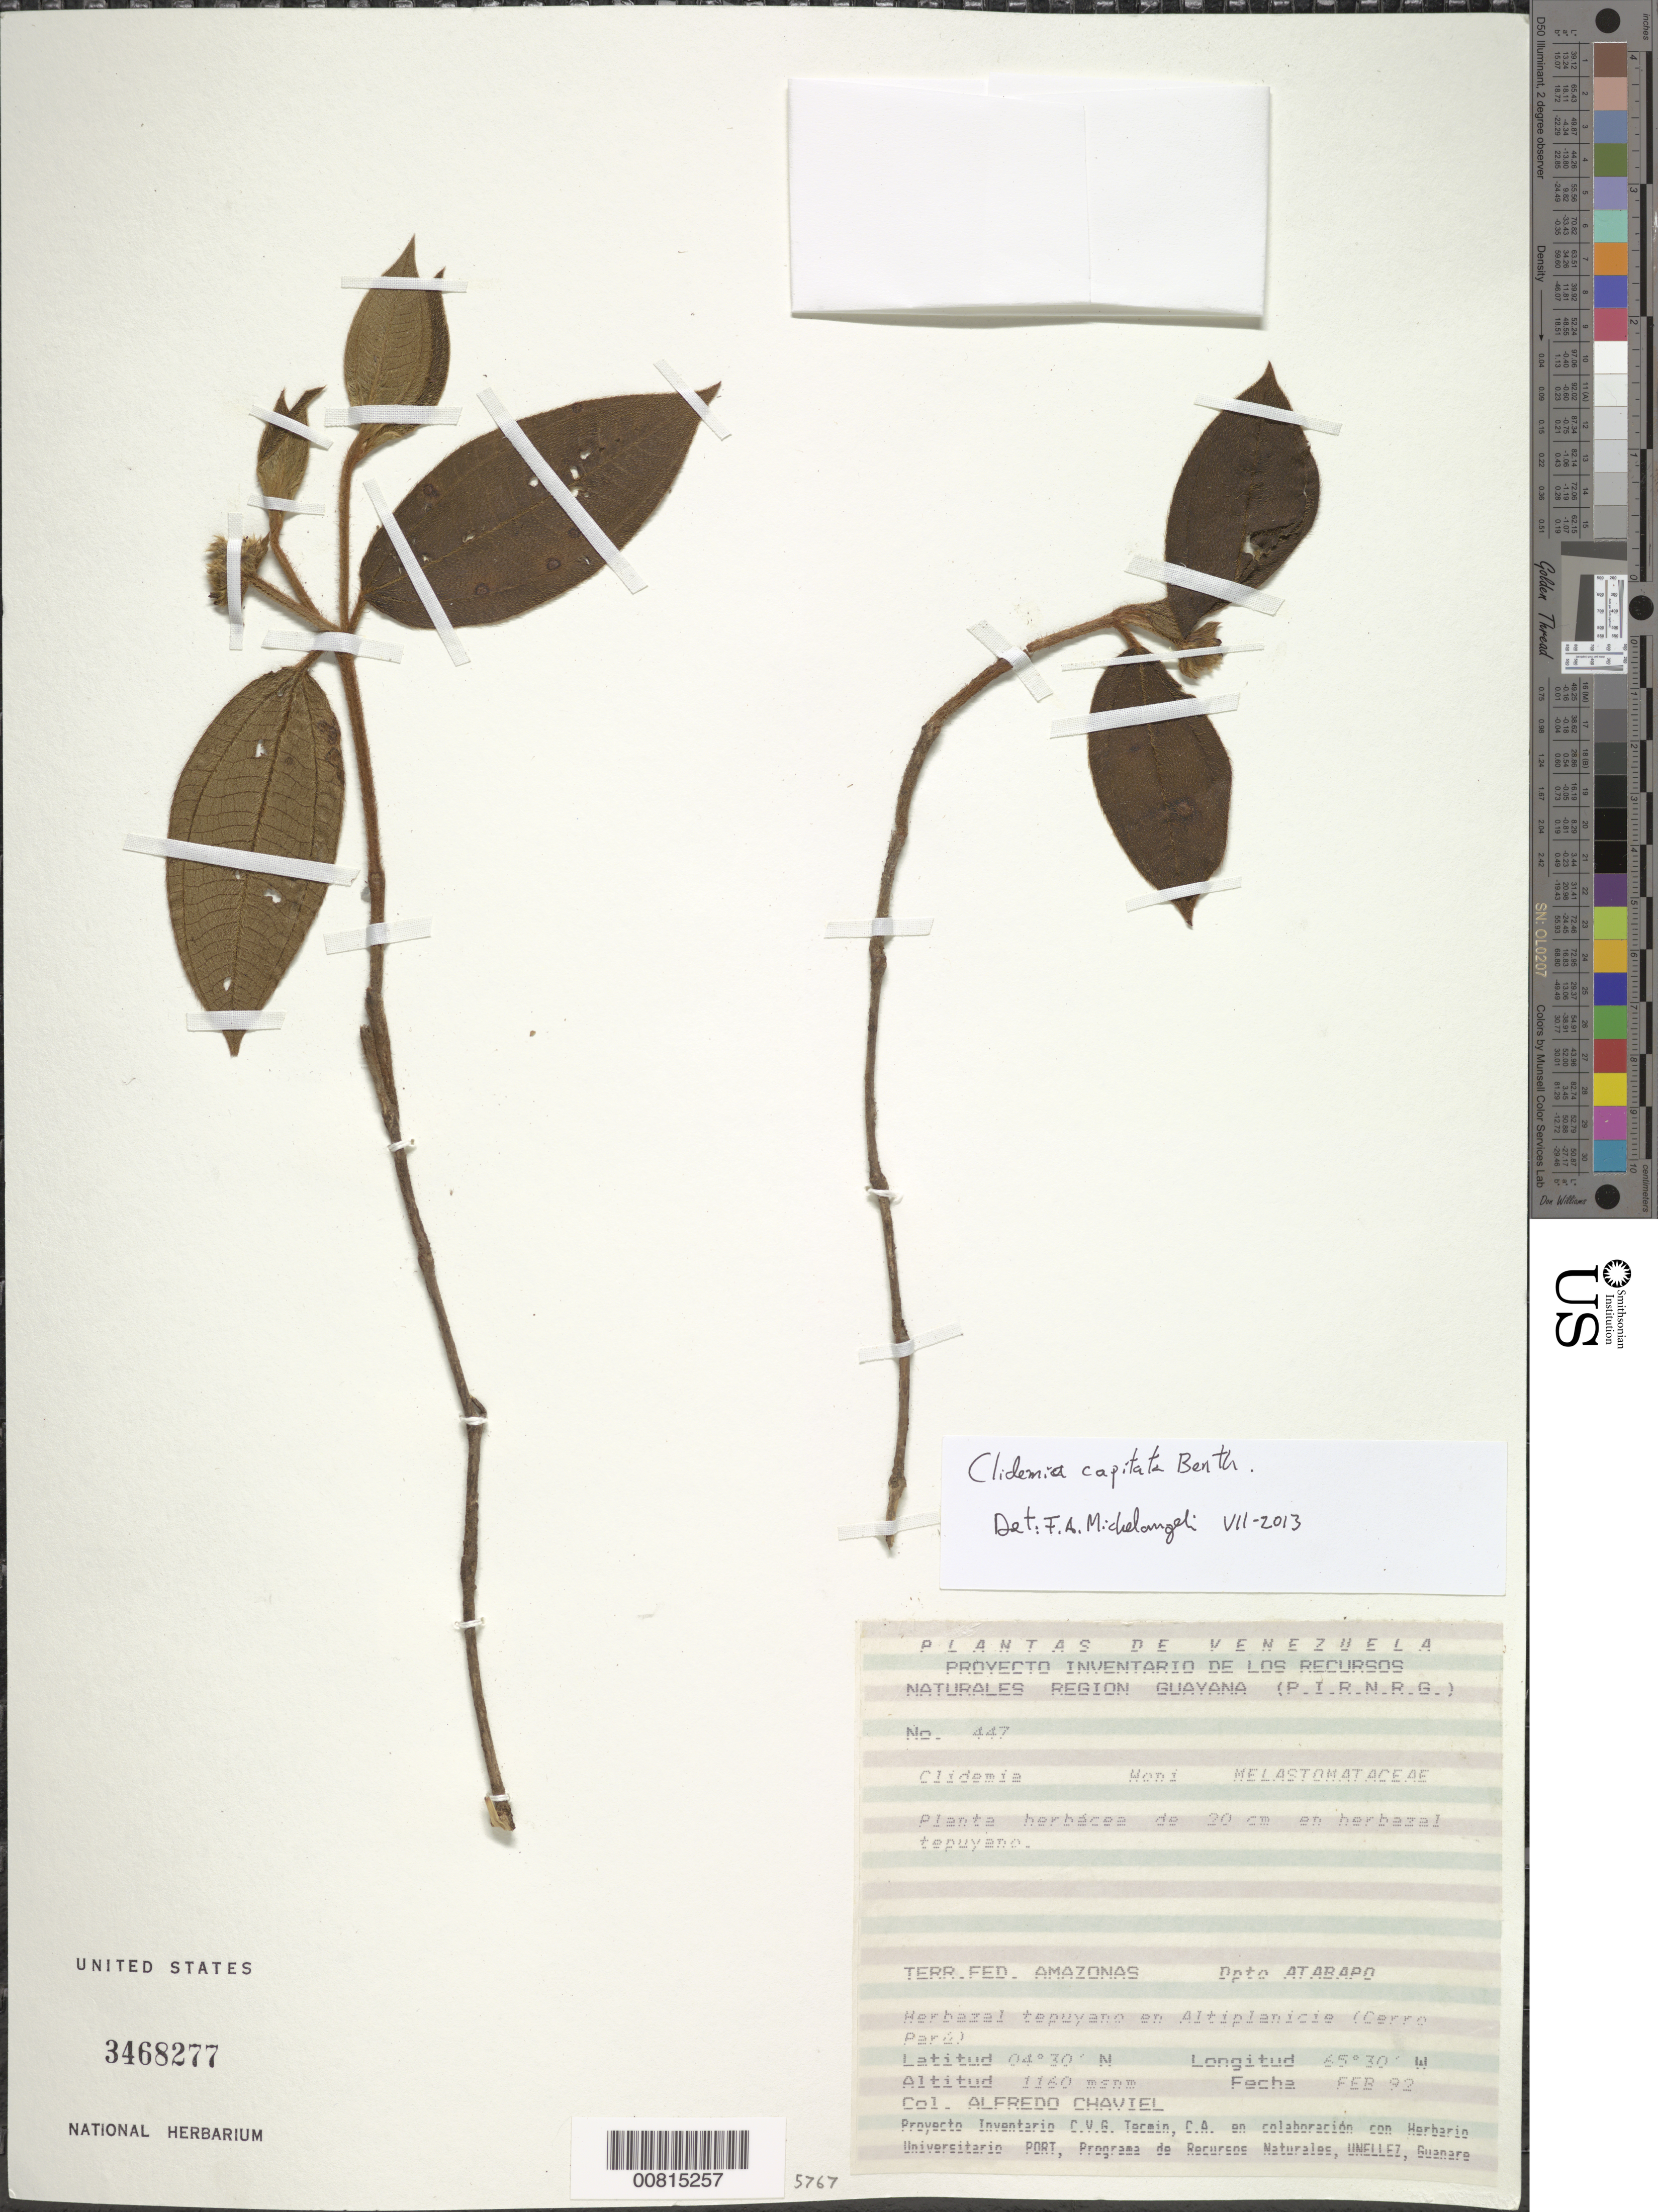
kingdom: Plantae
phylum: Tracheophyta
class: Magnoliopsida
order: Myrtales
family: Melastomataceae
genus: Clidemia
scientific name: Clidemia capitata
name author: Benth.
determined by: Michelangeli, F. A.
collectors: A. Chaviel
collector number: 447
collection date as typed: Feb-92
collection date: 1992-02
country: Venezuela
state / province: Amazonas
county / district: Atabapo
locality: Cerro Parú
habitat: Herbazal tepuyano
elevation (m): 1160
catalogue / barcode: US 3468277